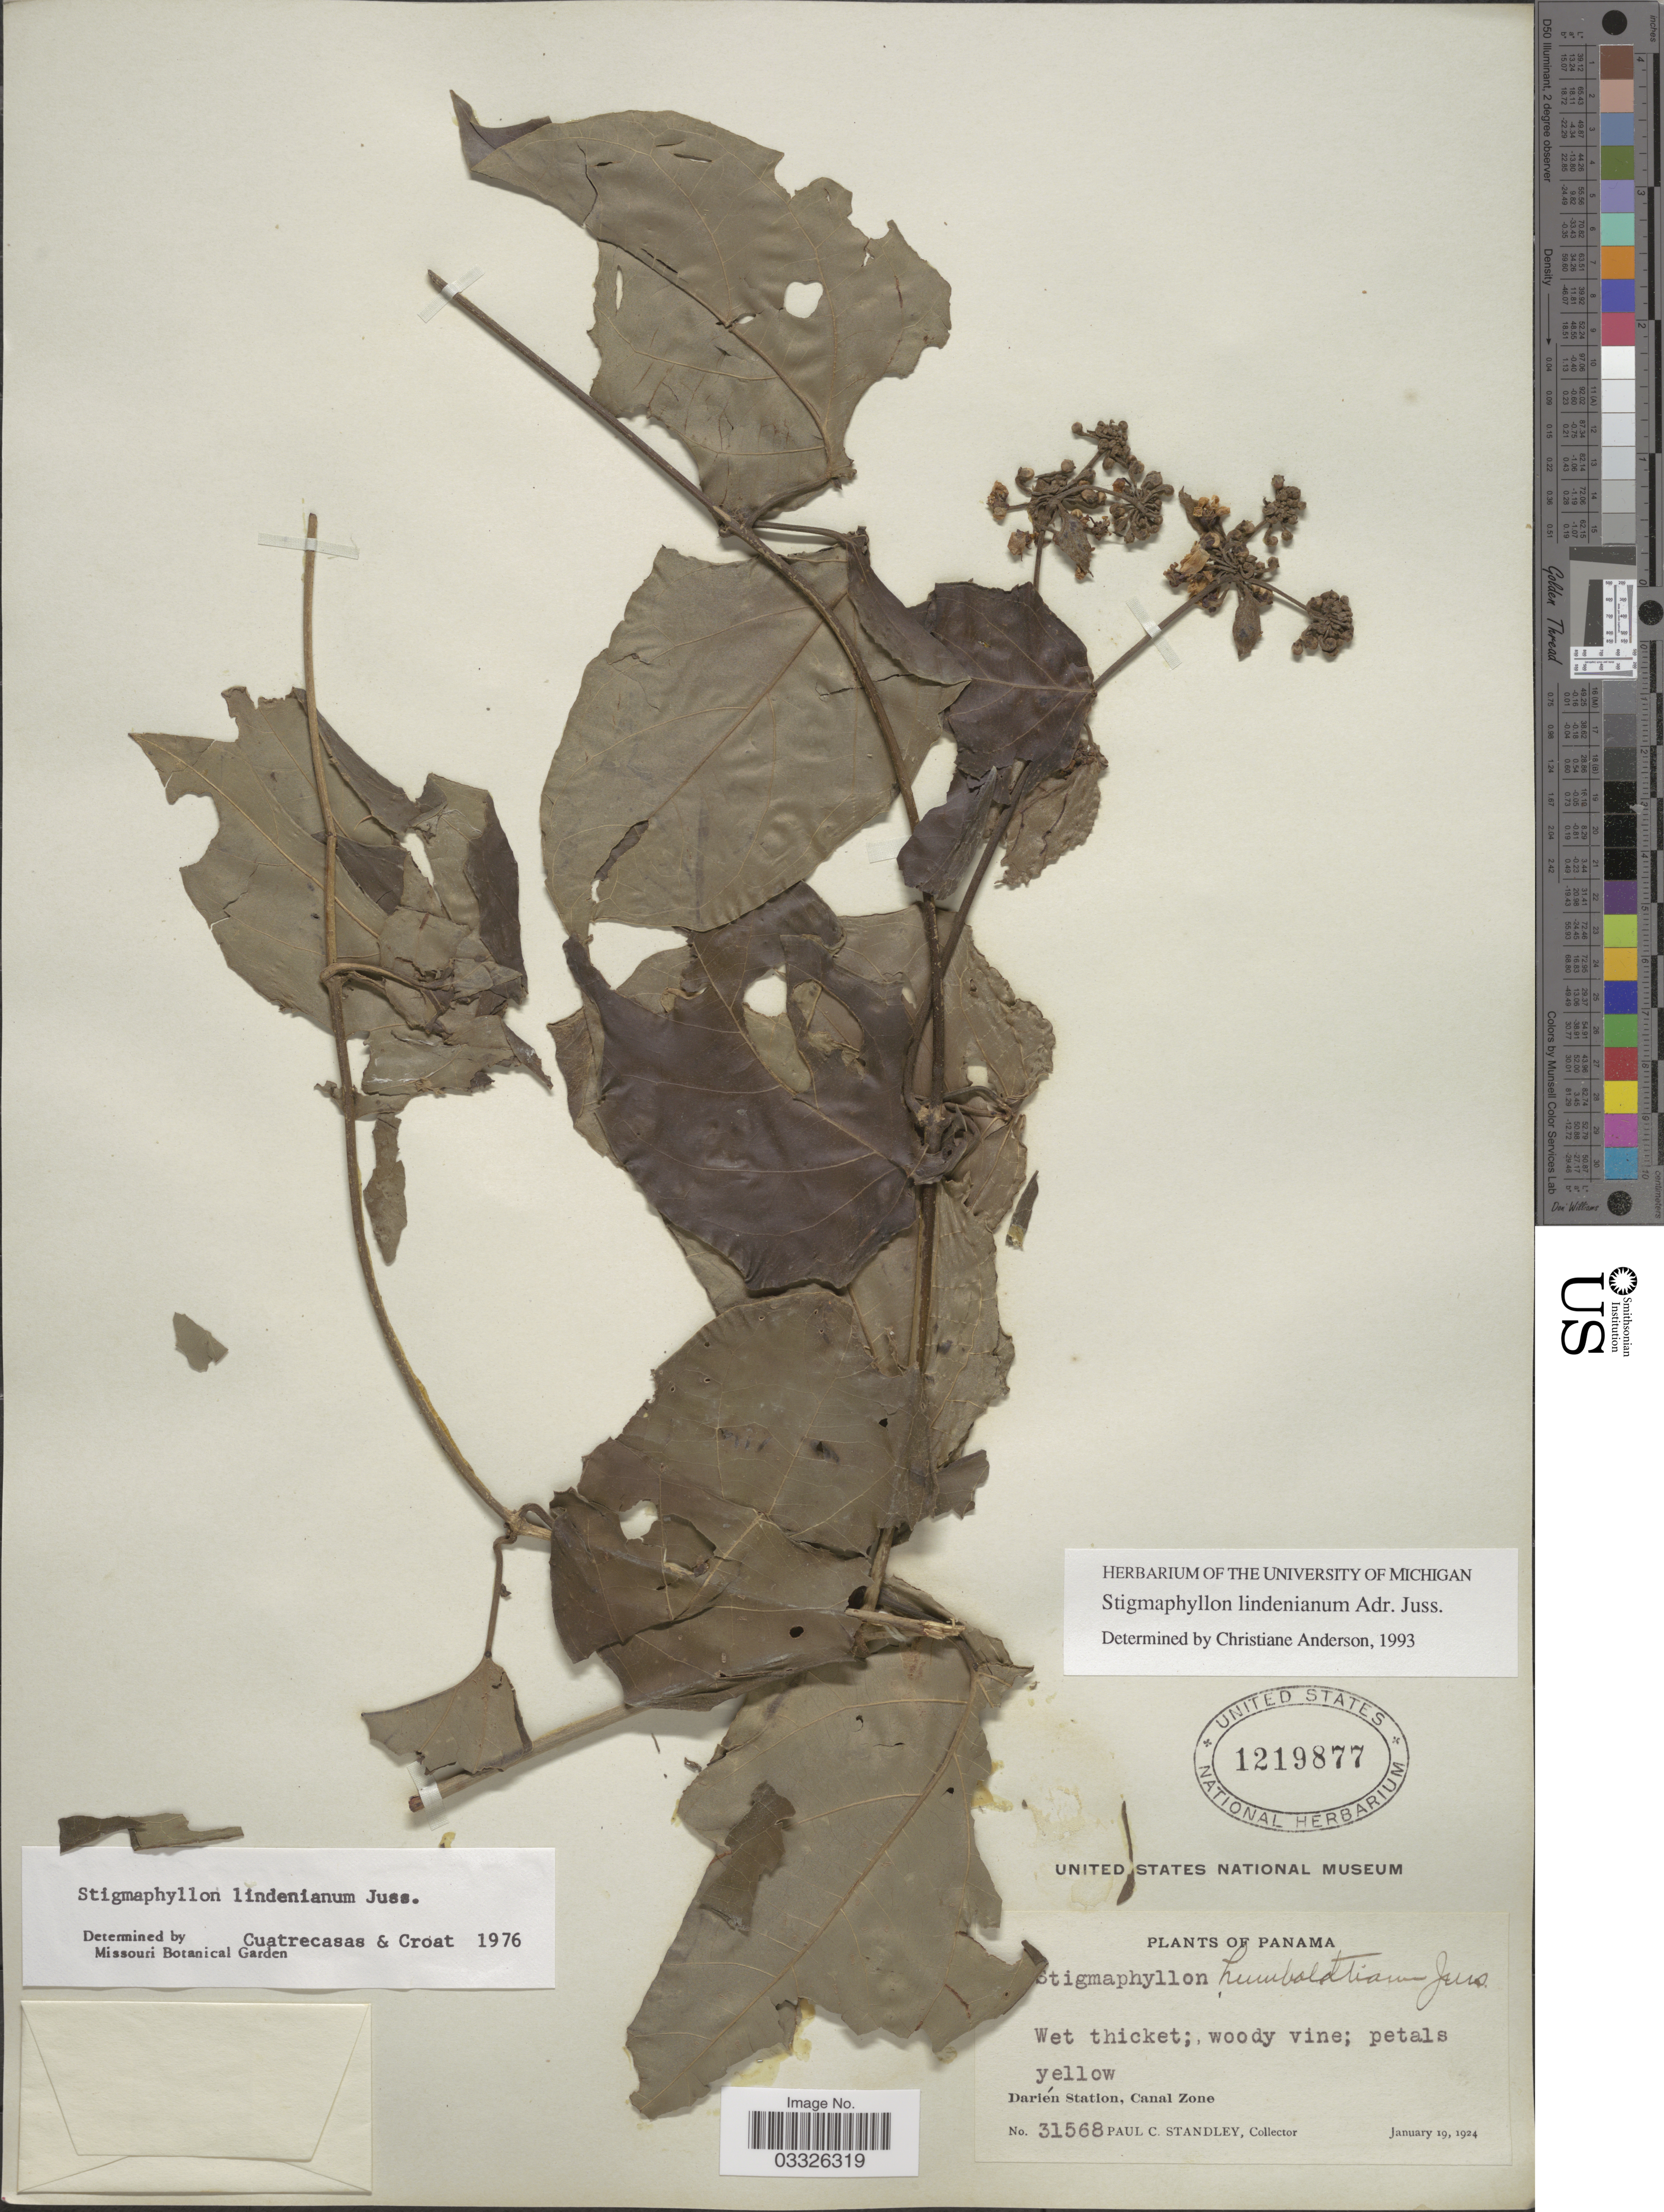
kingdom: Plantae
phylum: Tracheophyta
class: Magnoliopsida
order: Malpighiales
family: Malpighiaceae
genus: Stigmaphyllon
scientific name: Stigmaphyllon lindenianum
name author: A. Juss.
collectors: P. C. Standley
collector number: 31568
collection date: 1924-01-19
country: Panama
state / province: Colón / Panamá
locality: Darién Station, Canal Zone.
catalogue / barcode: US 1219877